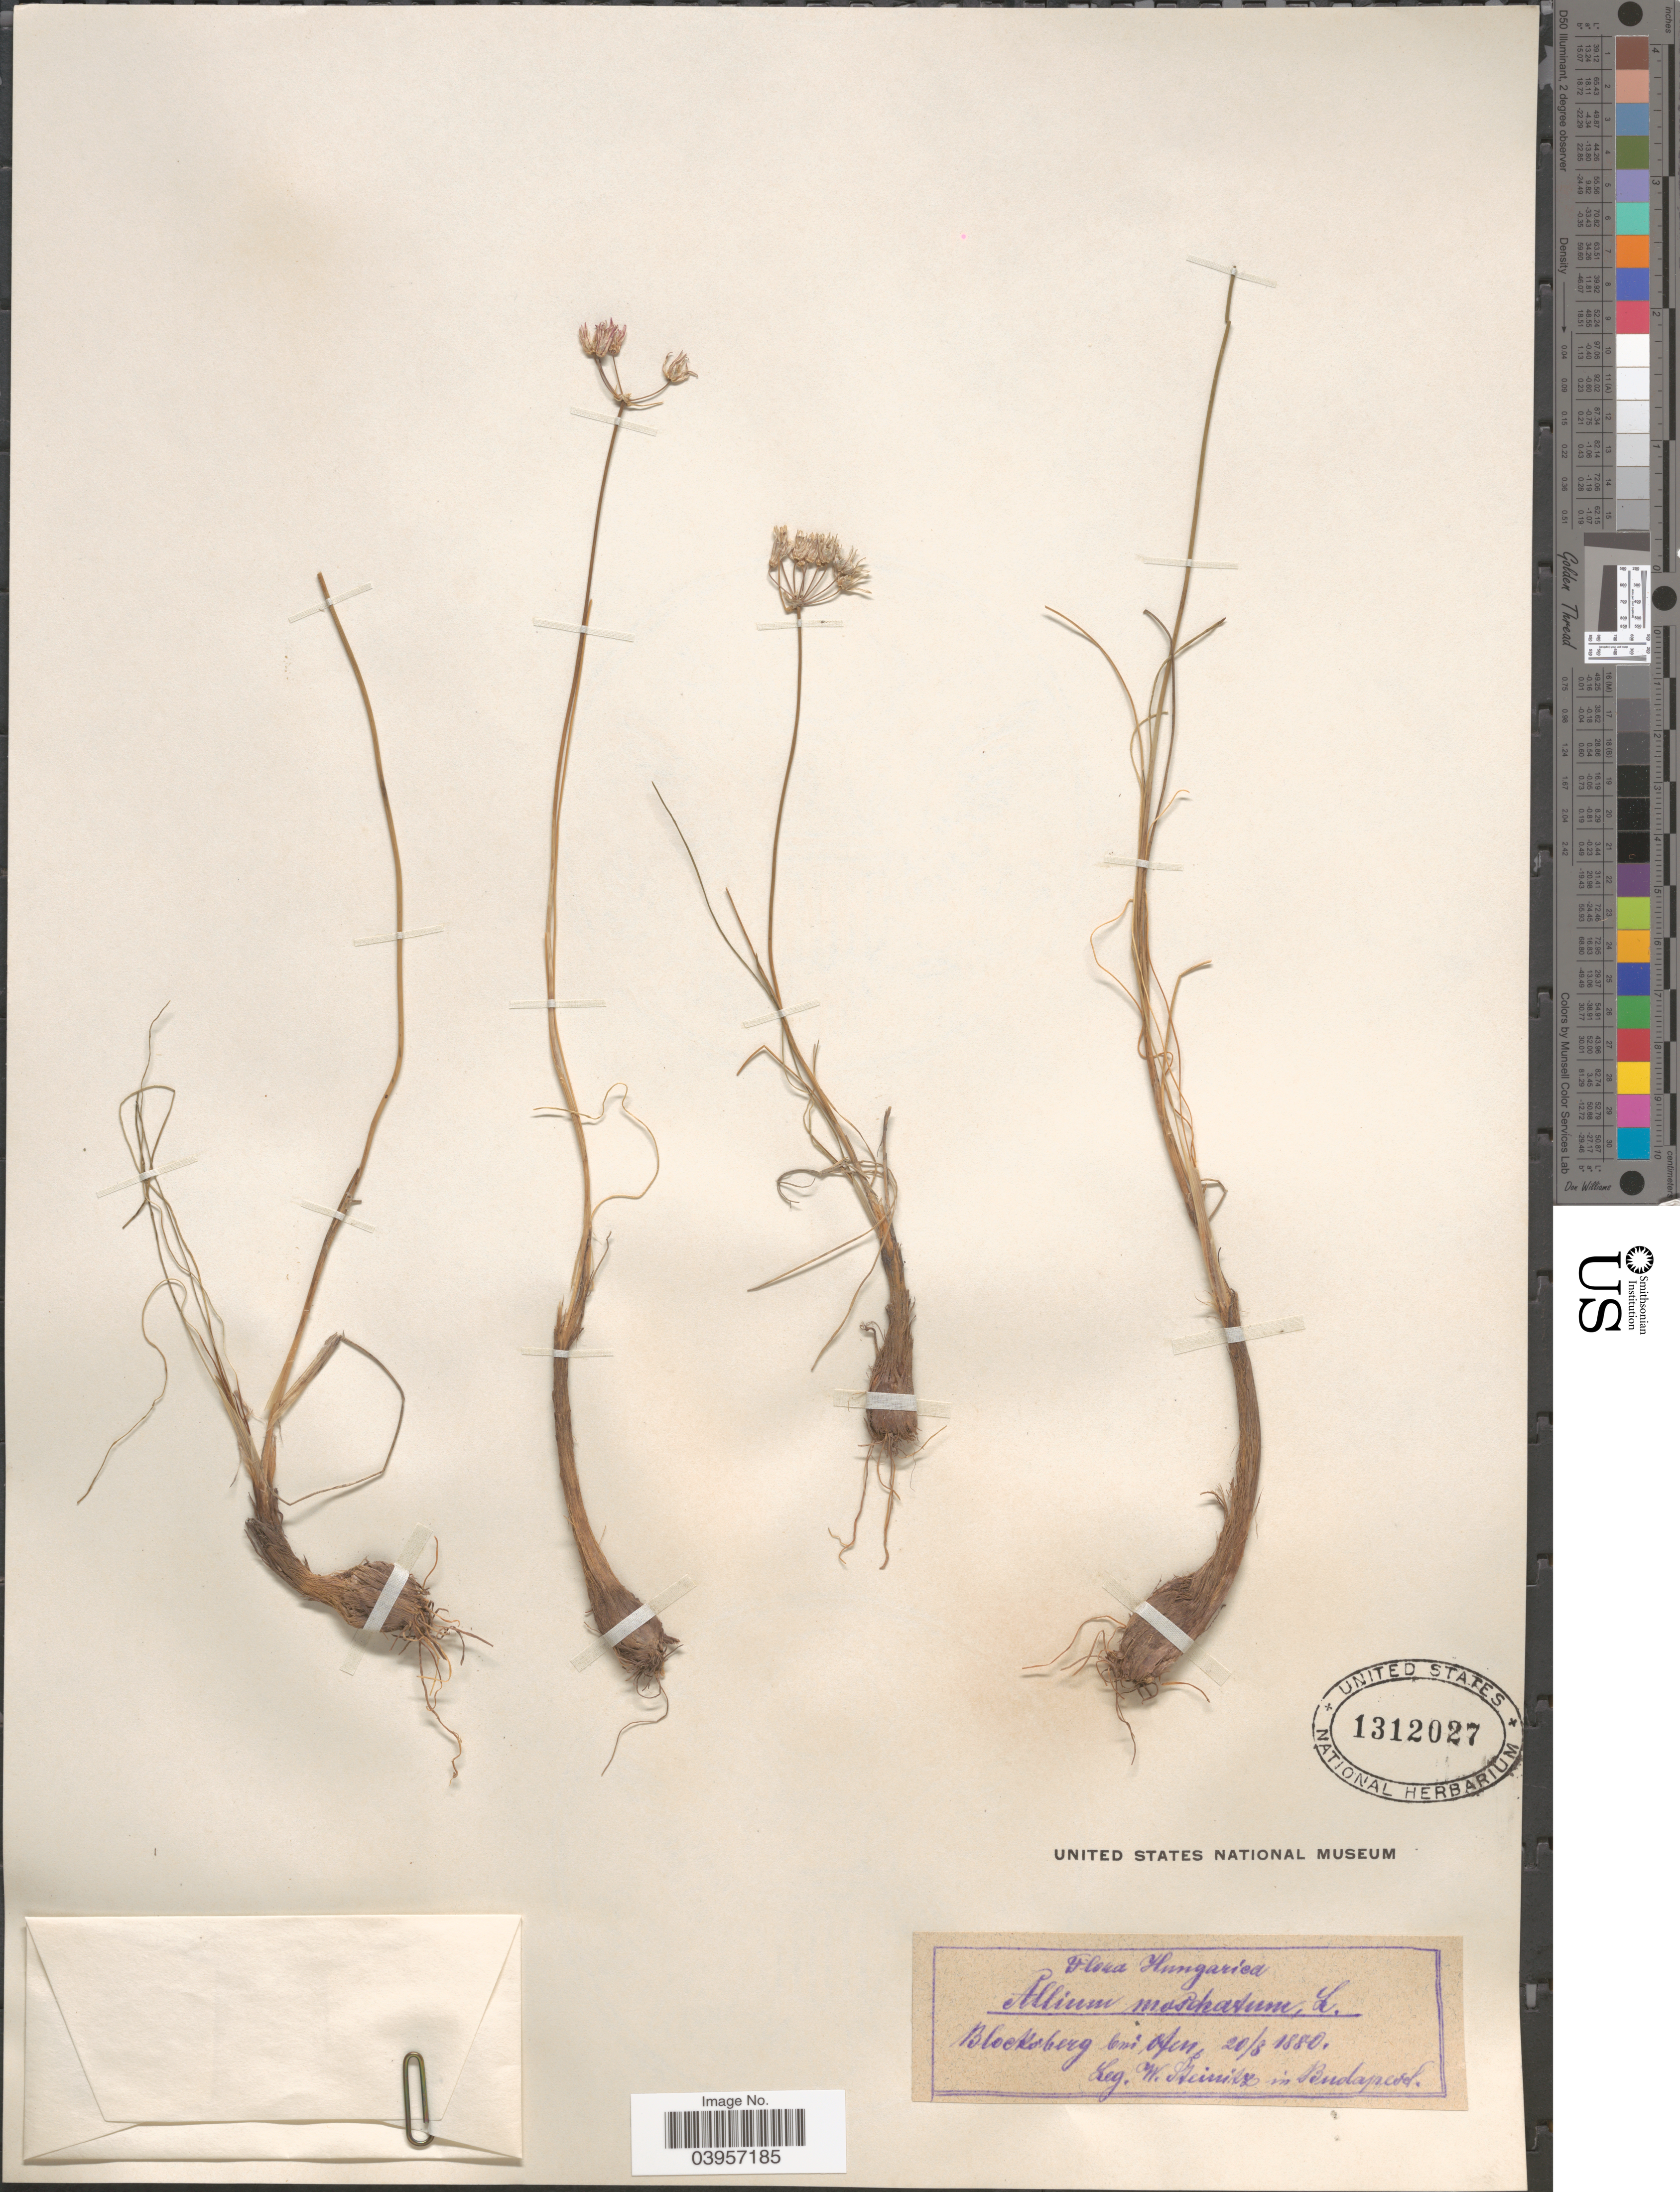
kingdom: Plantae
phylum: Tracheophyta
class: Liliopsida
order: Asparagales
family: Amaryllidaceae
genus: Allium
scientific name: Allium moschatum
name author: L.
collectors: W. Steinitz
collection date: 1880-08-20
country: Hungary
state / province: Budapest, Capital District of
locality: Hungarica. Blocksberg bei Ofen. In Budapest.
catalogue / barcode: US 1312027